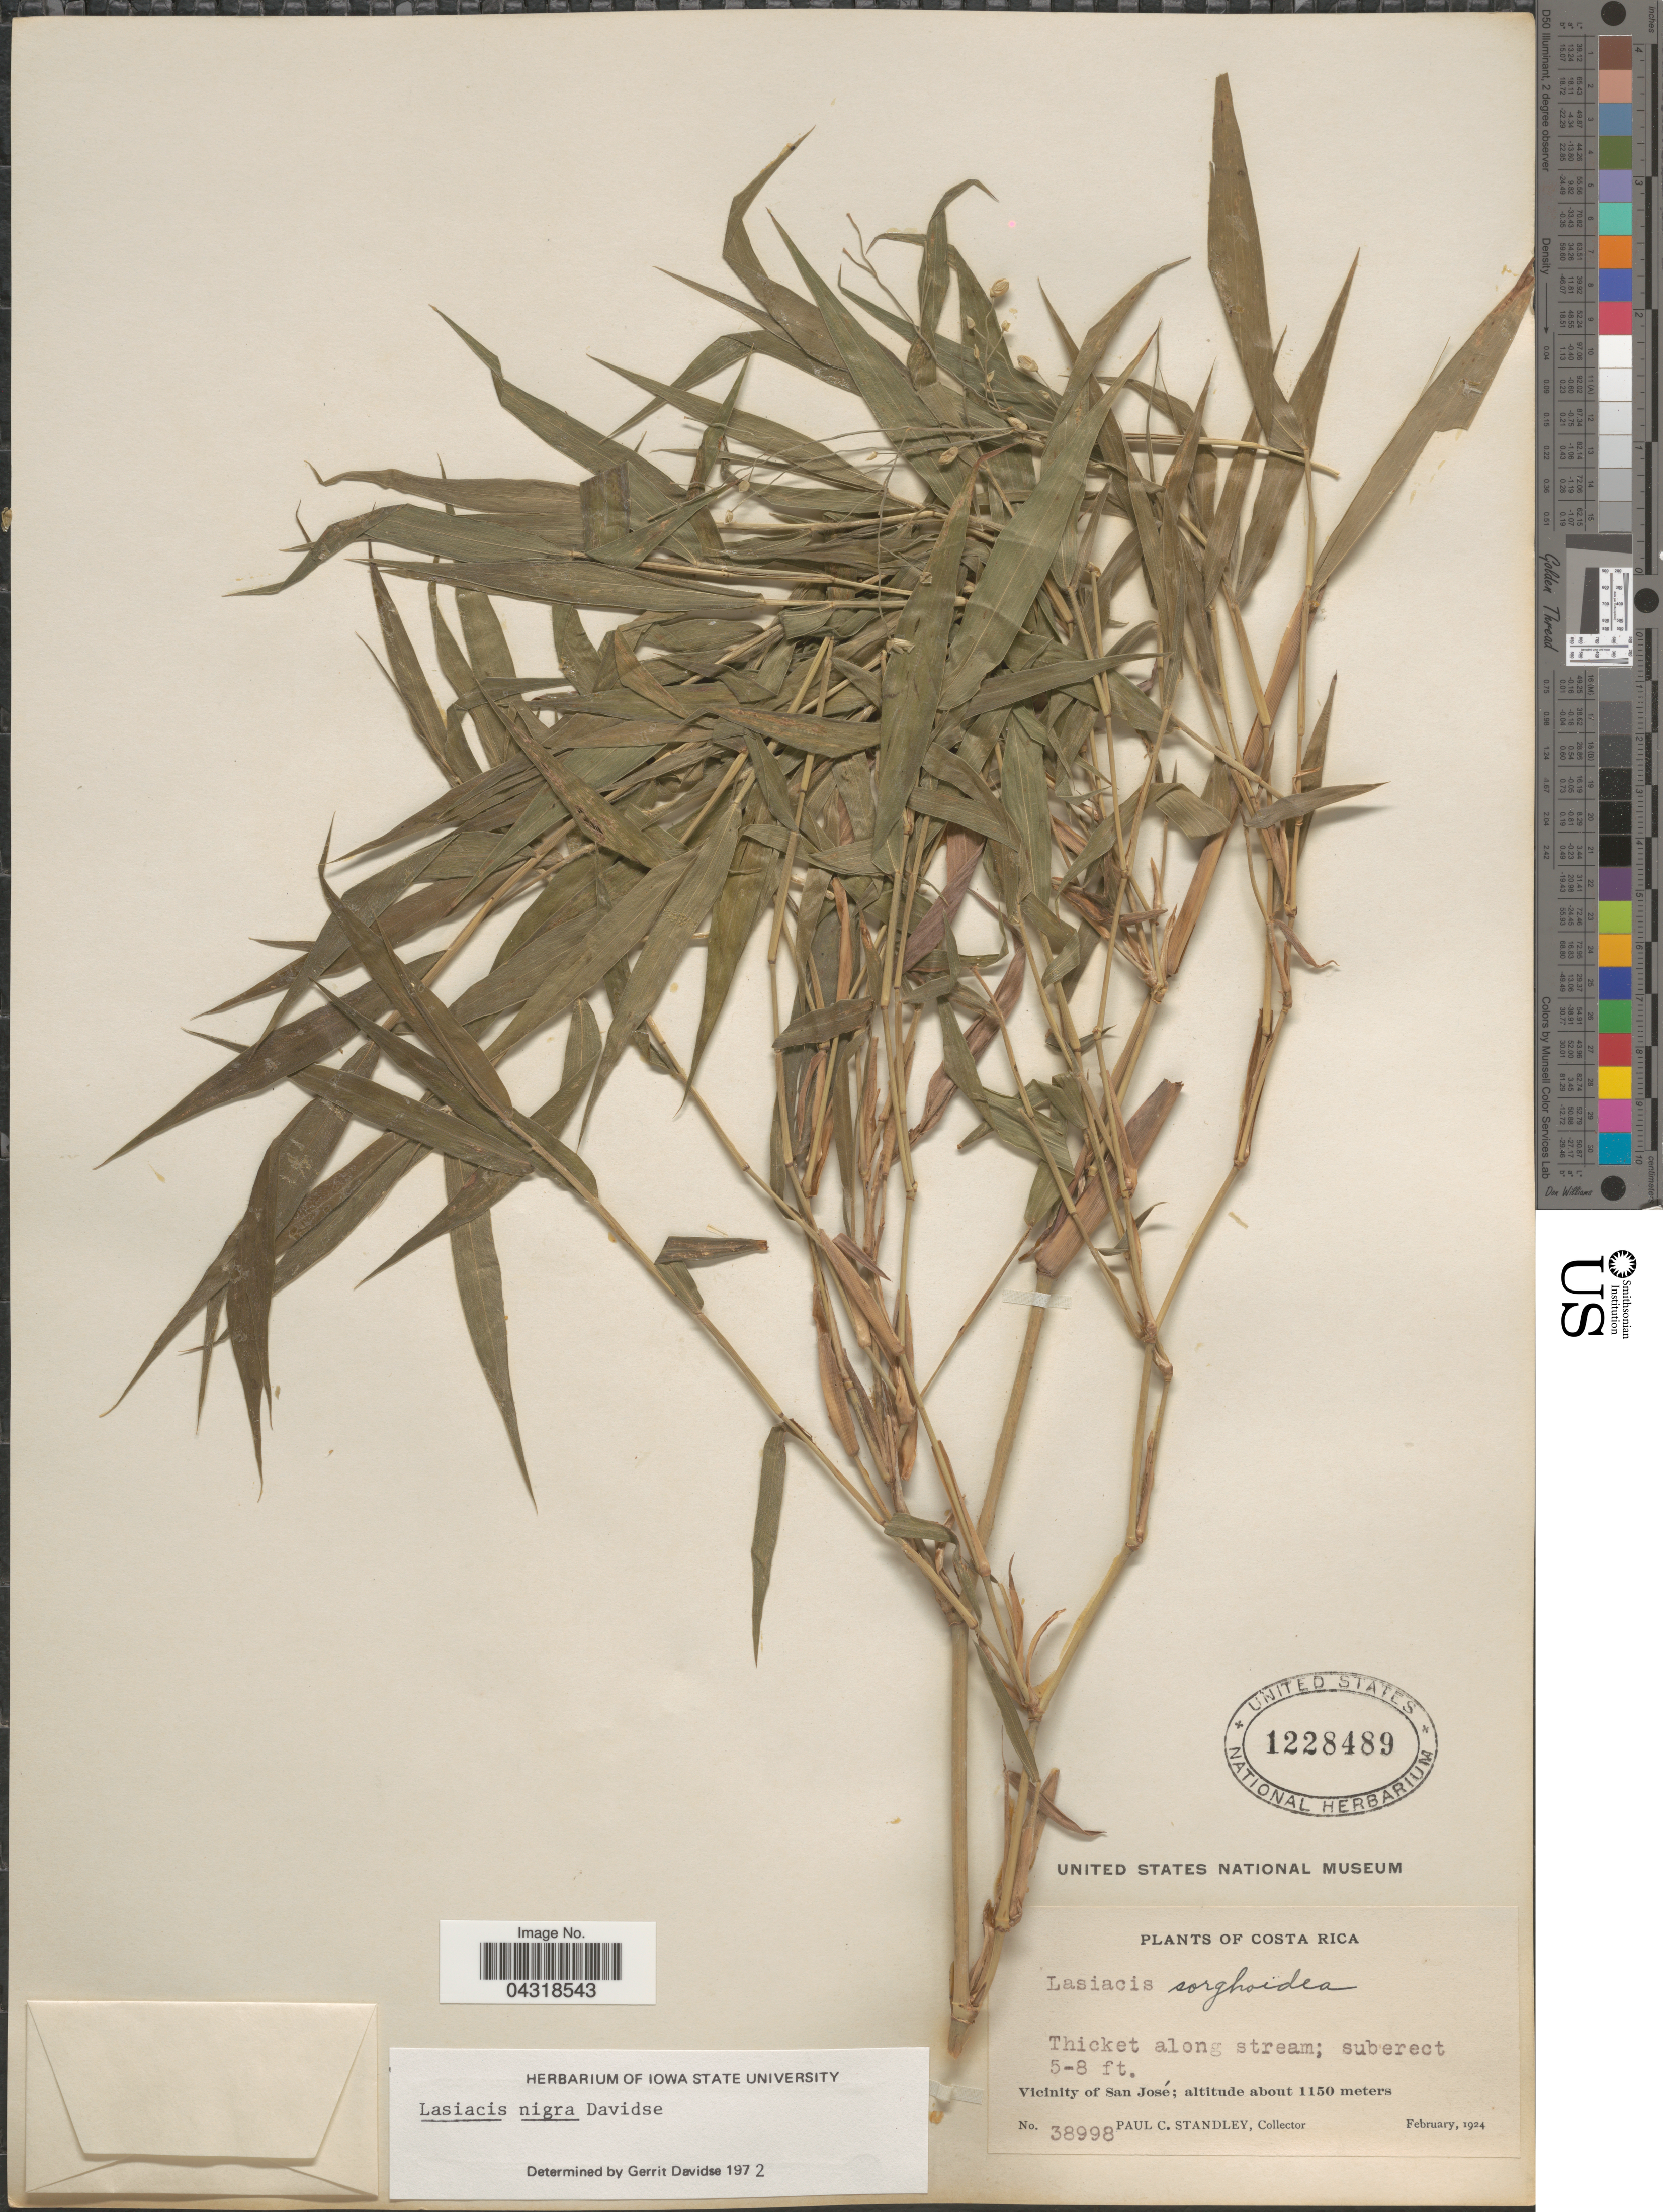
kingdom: Plantae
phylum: Tracheophyta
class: Liliopsida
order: Poales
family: Poaceae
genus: Lasiacis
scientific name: Lasiacis nigra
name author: Davidse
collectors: P. C. Standley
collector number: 38998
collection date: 1924-02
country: Costa Rica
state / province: San José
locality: Vicinity of San José.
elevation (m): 1150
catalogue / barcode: US 1228489